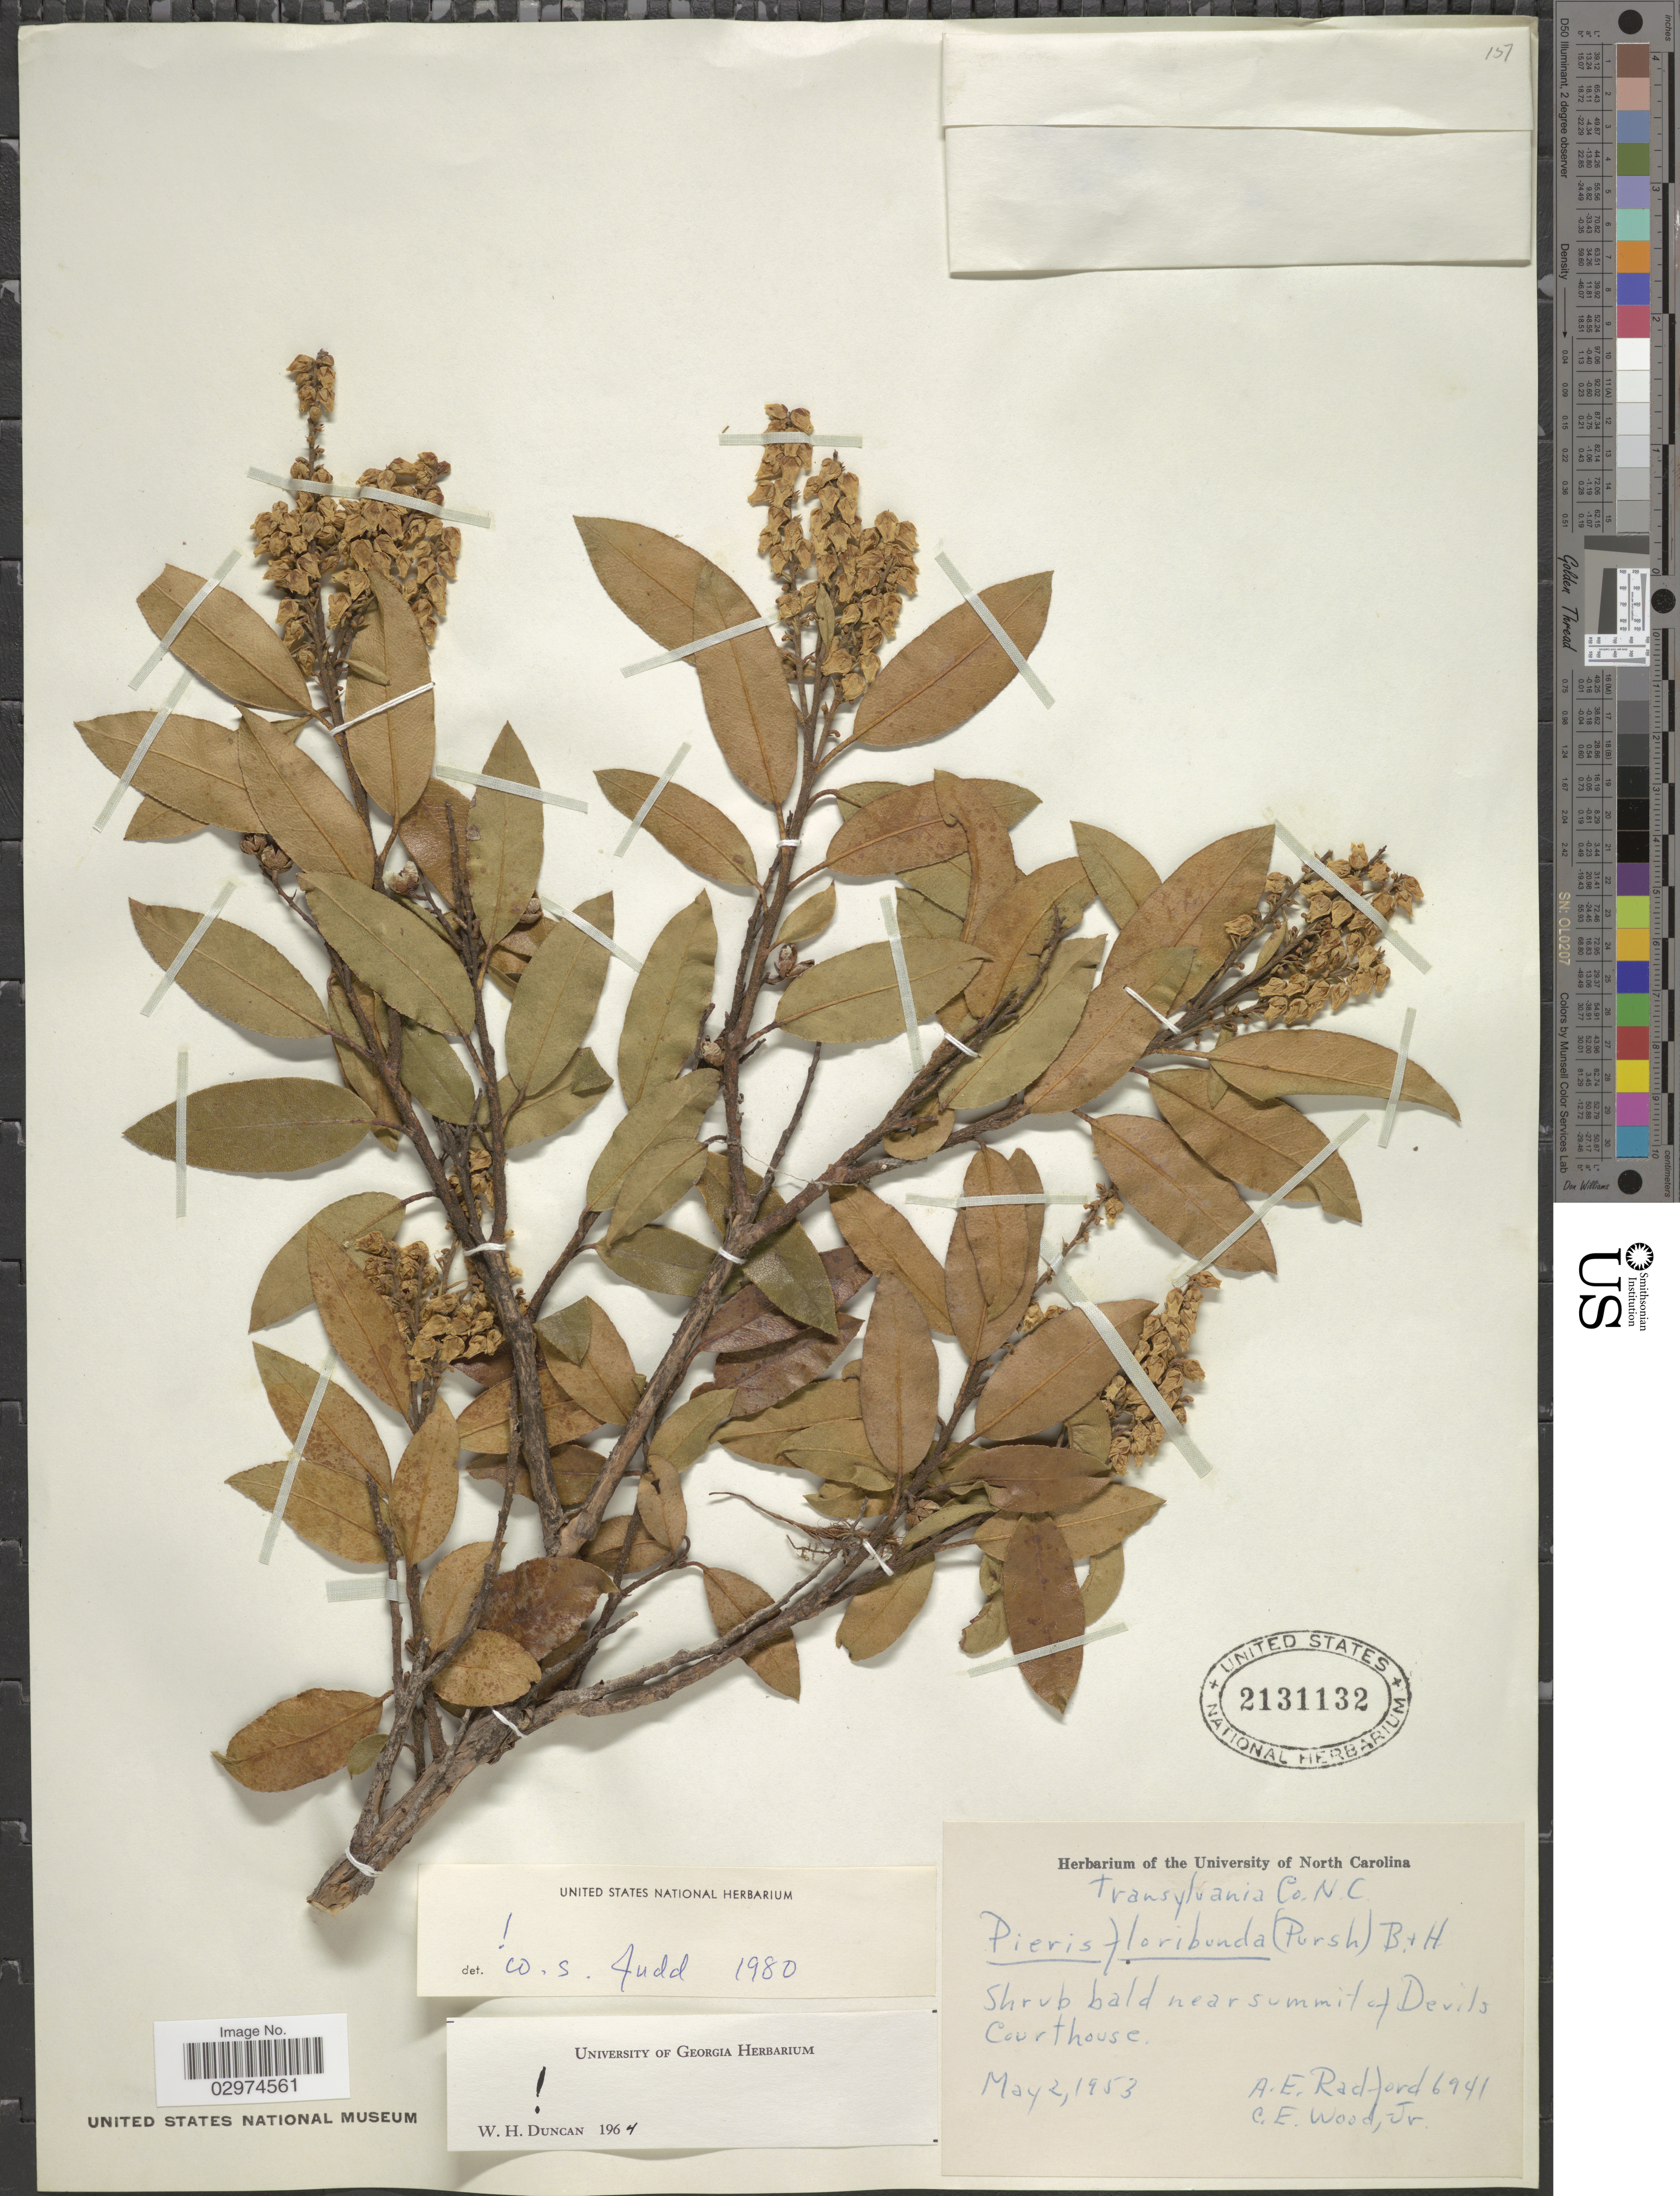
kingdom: Plantae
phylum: Tracheophyta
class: Magnoliopsida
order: Ericales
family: Ericaceae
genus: Pieris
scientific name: Pieris floribunda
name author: (Pursh) Benth. & Hook. f.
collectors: A. E. Radford & C. Wood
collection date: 1953-05-02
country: United States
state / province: North Carolina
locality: Shrub bald near summit of Devils Courthouse.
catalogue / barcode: US 2131132